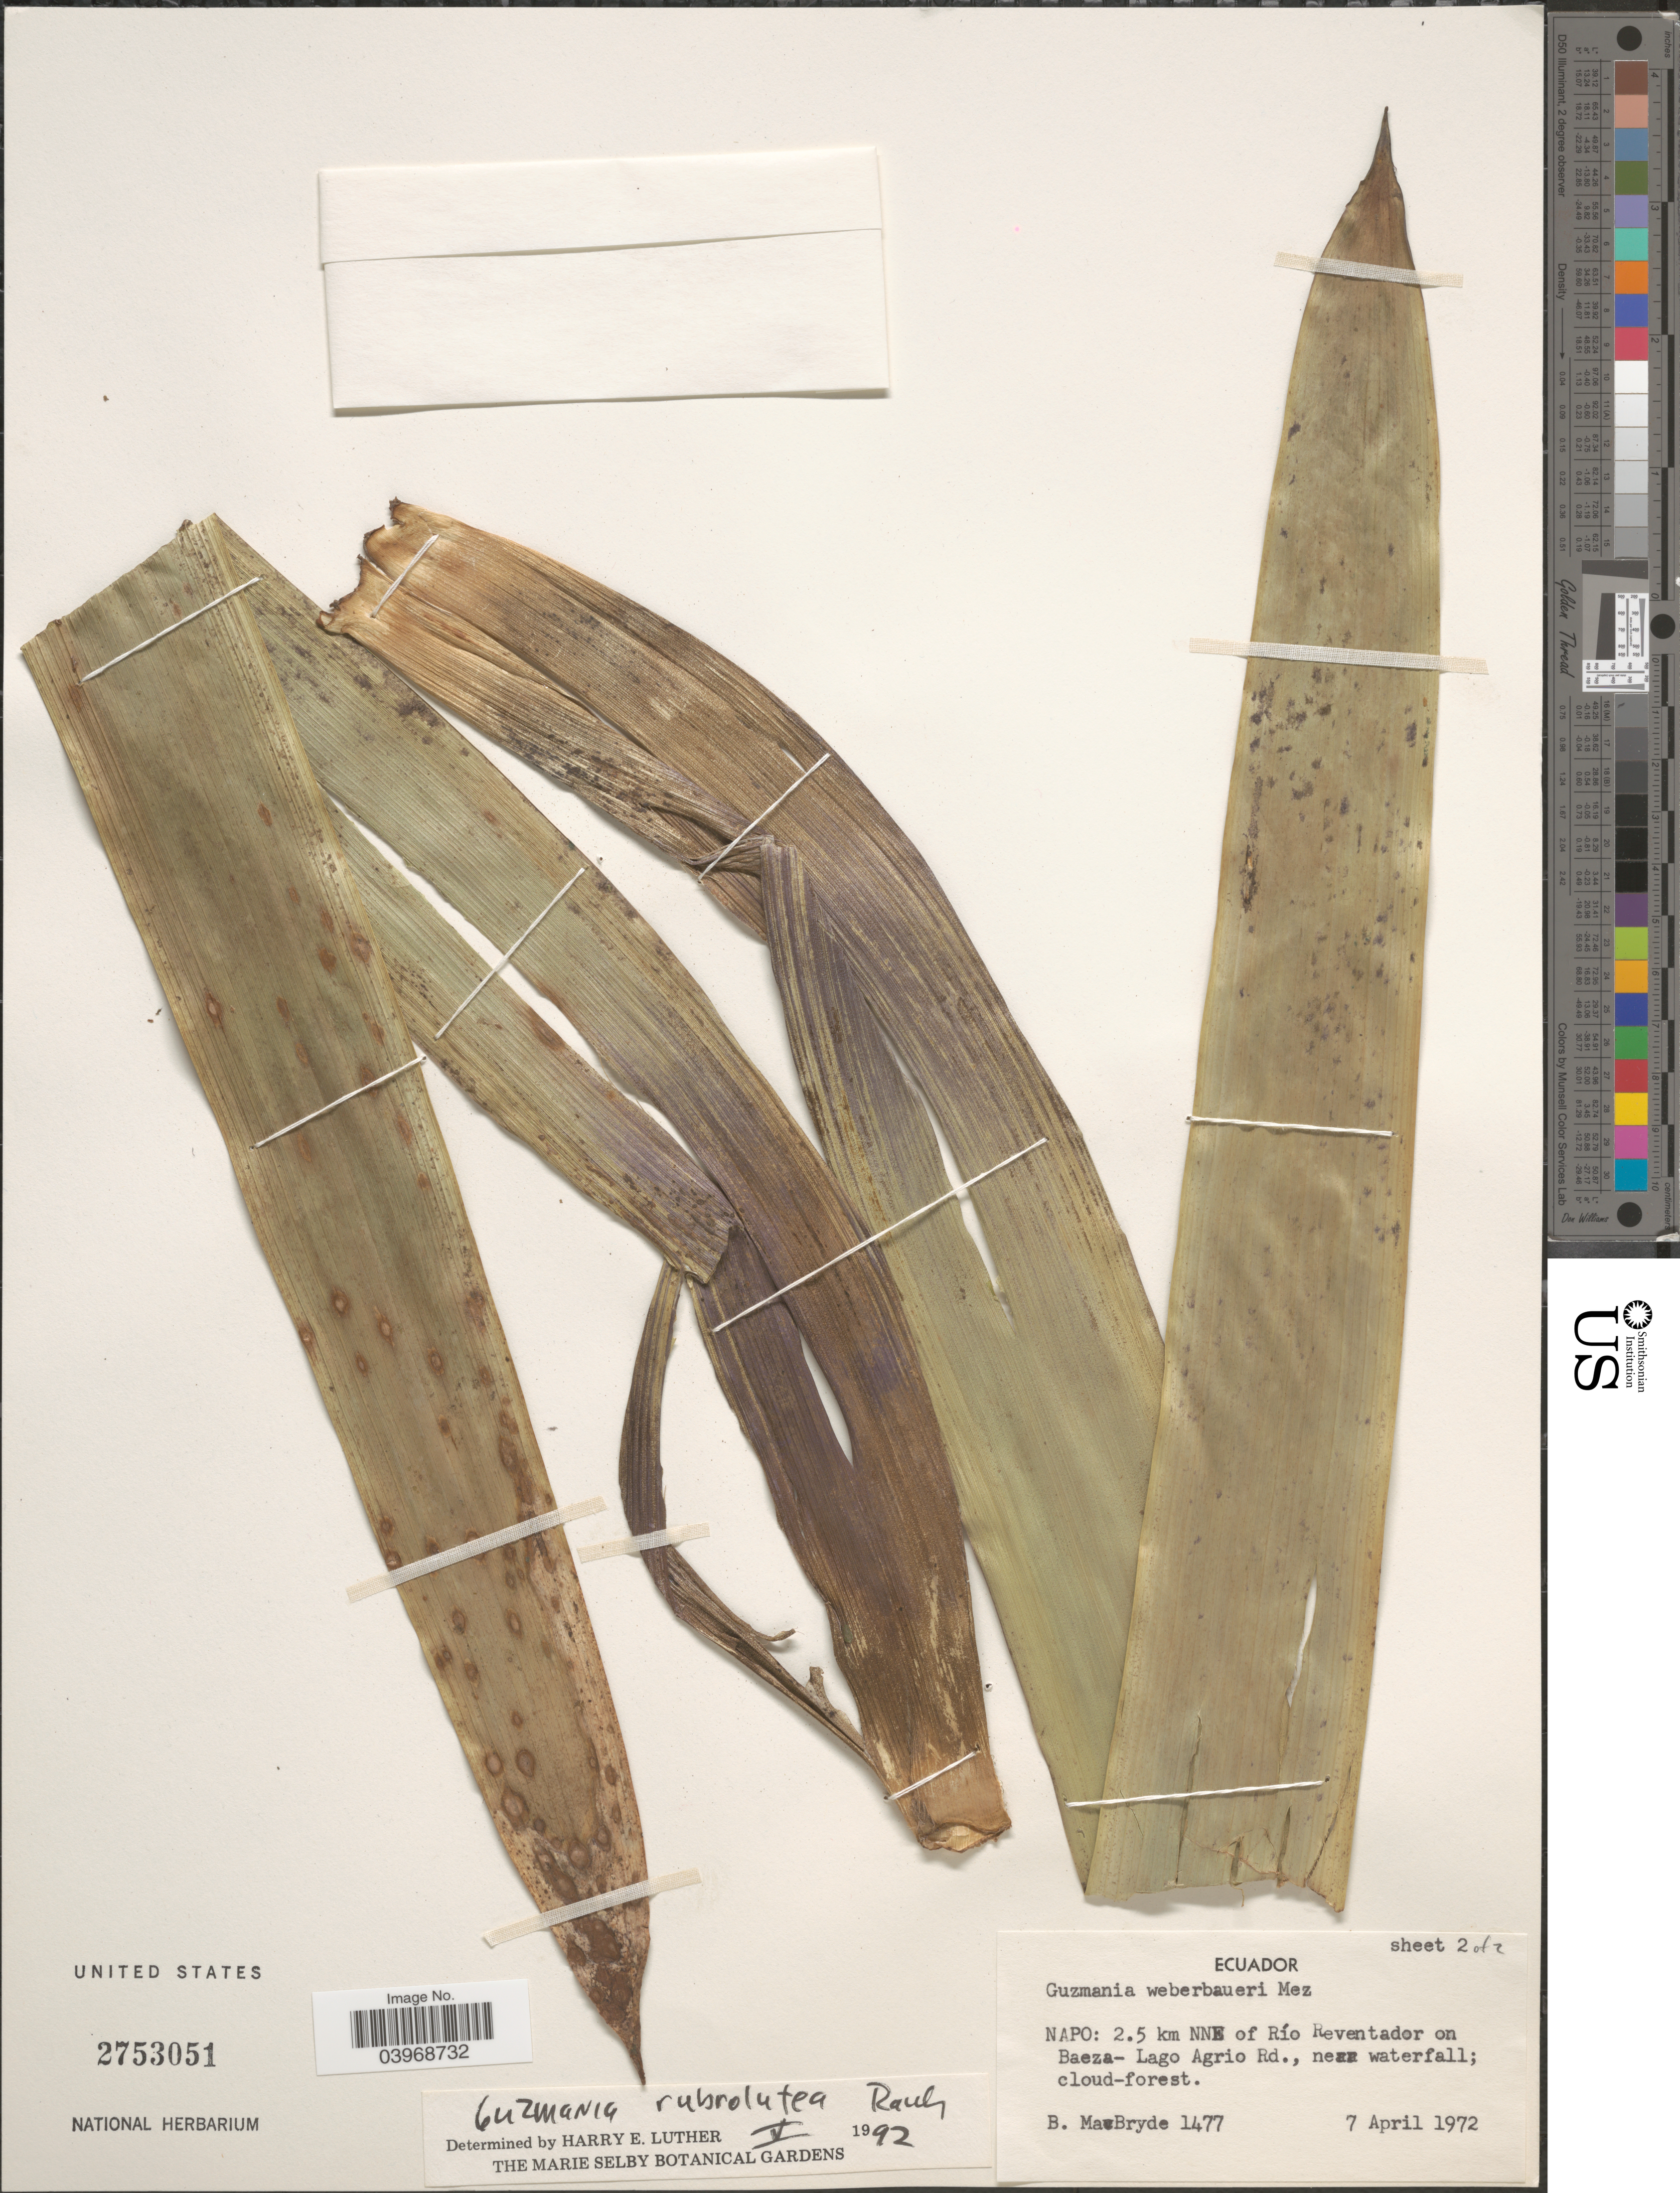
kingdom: Plantae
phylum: Tracheophyta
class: Liliopsida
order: Poales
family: Bromeliaceae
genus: Guzmania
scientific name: Guzmania rubrolutea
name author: Rauh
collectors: B. MacBryde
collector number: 1477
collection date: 1972-04-07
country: Ecuador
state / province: Napo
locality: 2.5 km NNE of Rïo Reventador on Baeza-Lago Agrio Rd., near waterfall; cloud-forest.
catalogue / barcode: US 2753051